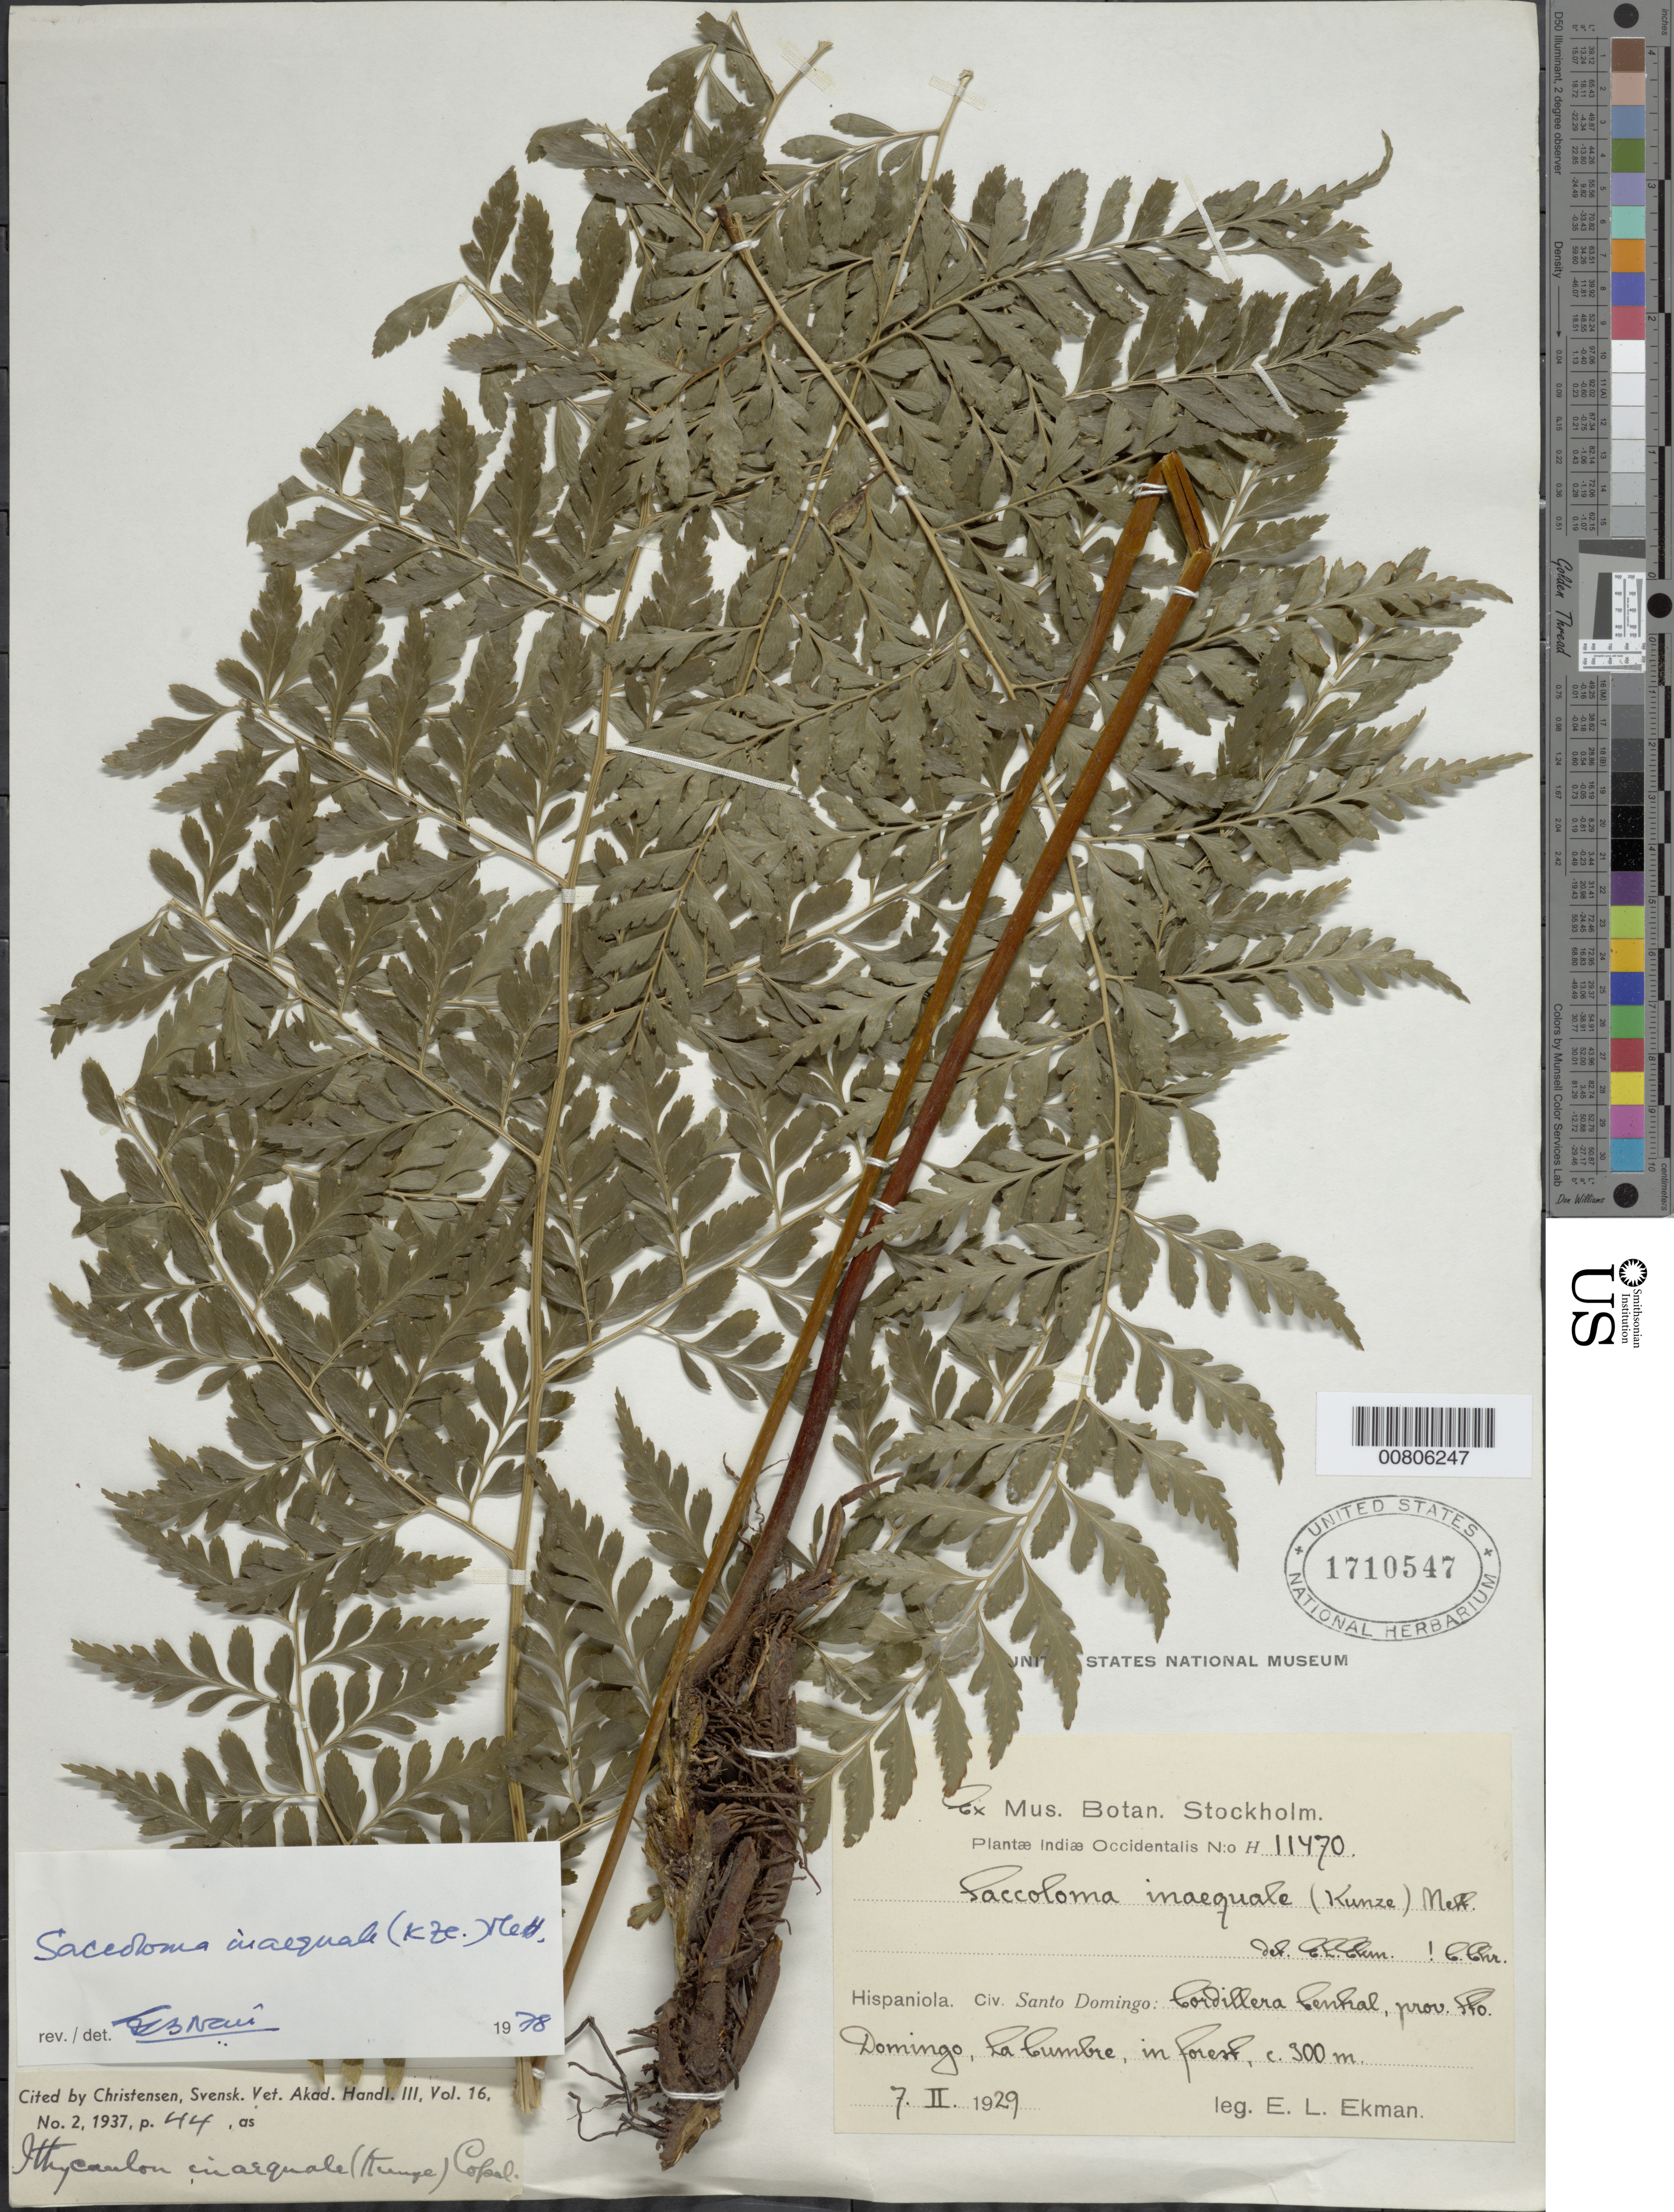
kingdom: Plantae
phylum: Tracheophyta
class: Polypodiopsida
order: Polypodiales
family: Saccolomataceae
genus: Saccoloma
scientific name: Saccoloma inaequale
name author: (Kunze) Mett.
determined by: Nair, G. B.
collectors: E. L. Ekman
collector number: H 11470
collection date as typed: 07 Feb 1929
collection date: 1929-02-07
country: Dominican Republic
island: Hispaniola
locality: Prov. Santo Domingo, Cordillera Central, La cumbre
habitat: Forest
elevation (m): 300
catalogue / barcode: US 1710547